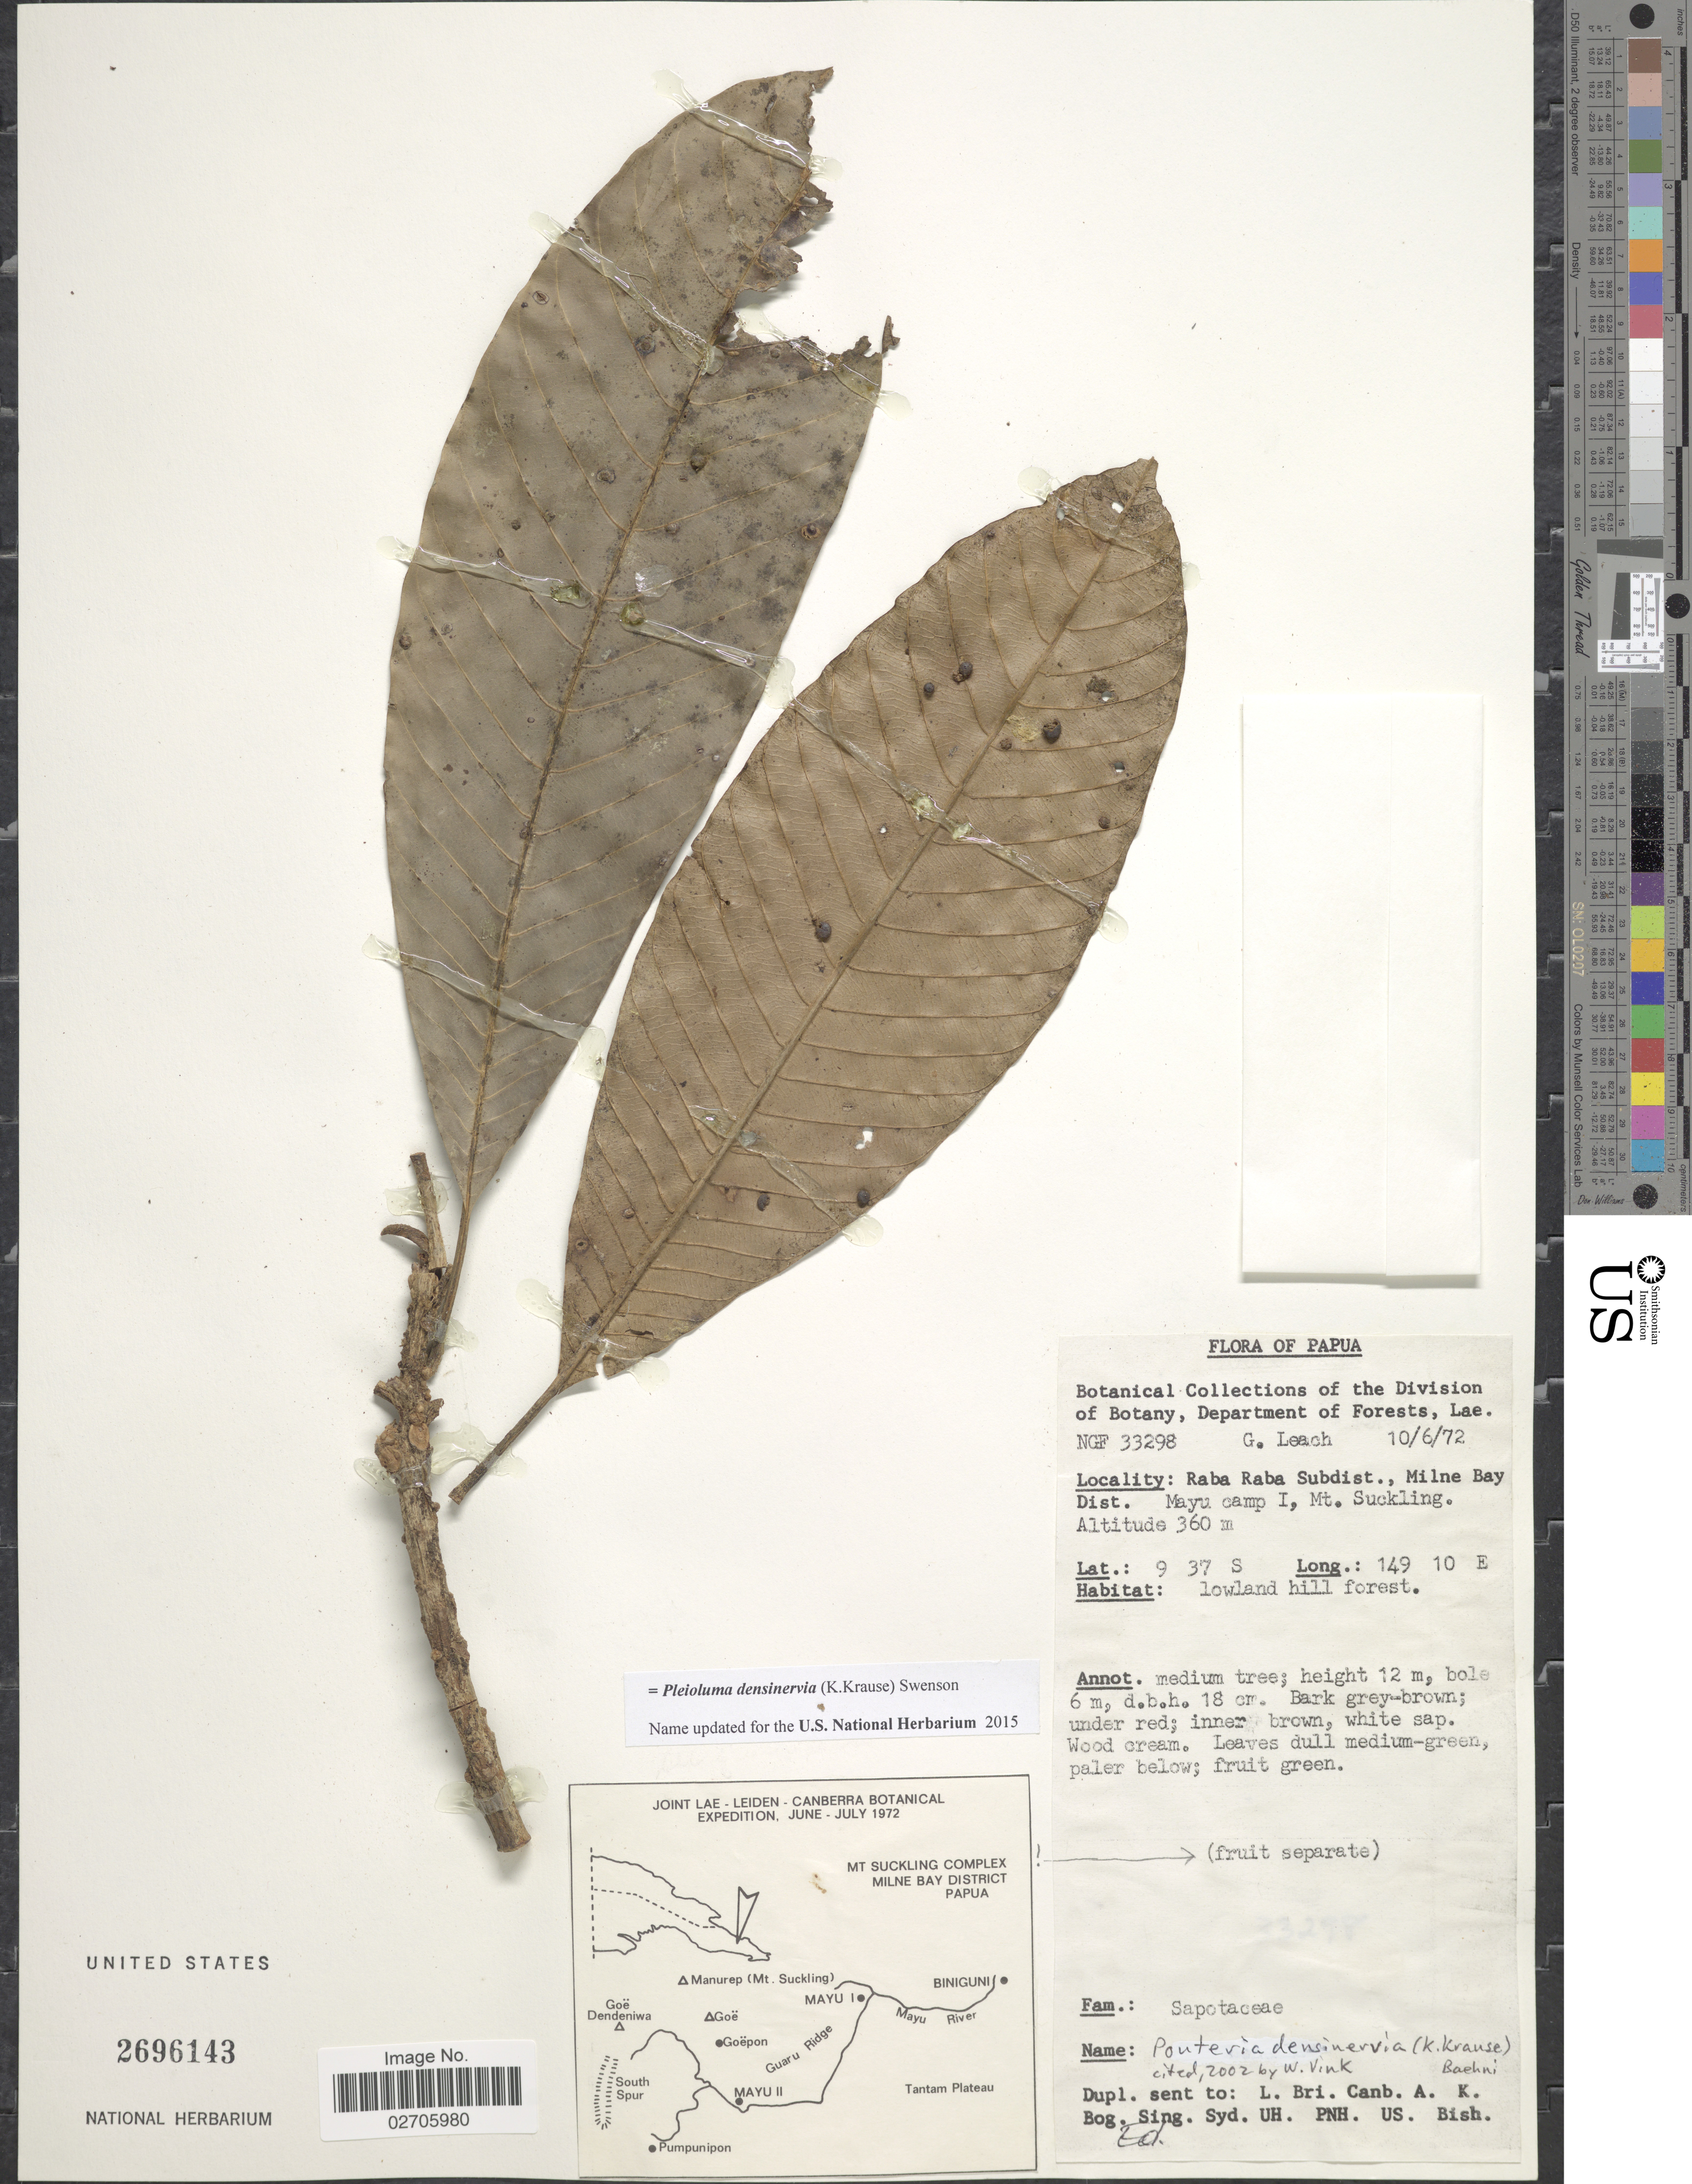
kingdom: Plantae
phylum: Tracheophyta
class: Magnoliopsida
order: Ericales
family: Sapotaceae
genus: Pleioluma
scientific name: Pleioluma densinervia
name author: (K. Krause) Swenson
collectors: G. Leach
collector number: NGF 33298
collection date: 1972-06-10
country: Papua New Guinea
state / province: Milne Bay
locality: Papua. Raba Raba Subdist., Milne Bay Dist. Mayu camp I, Mt. Suckling.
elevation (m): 360